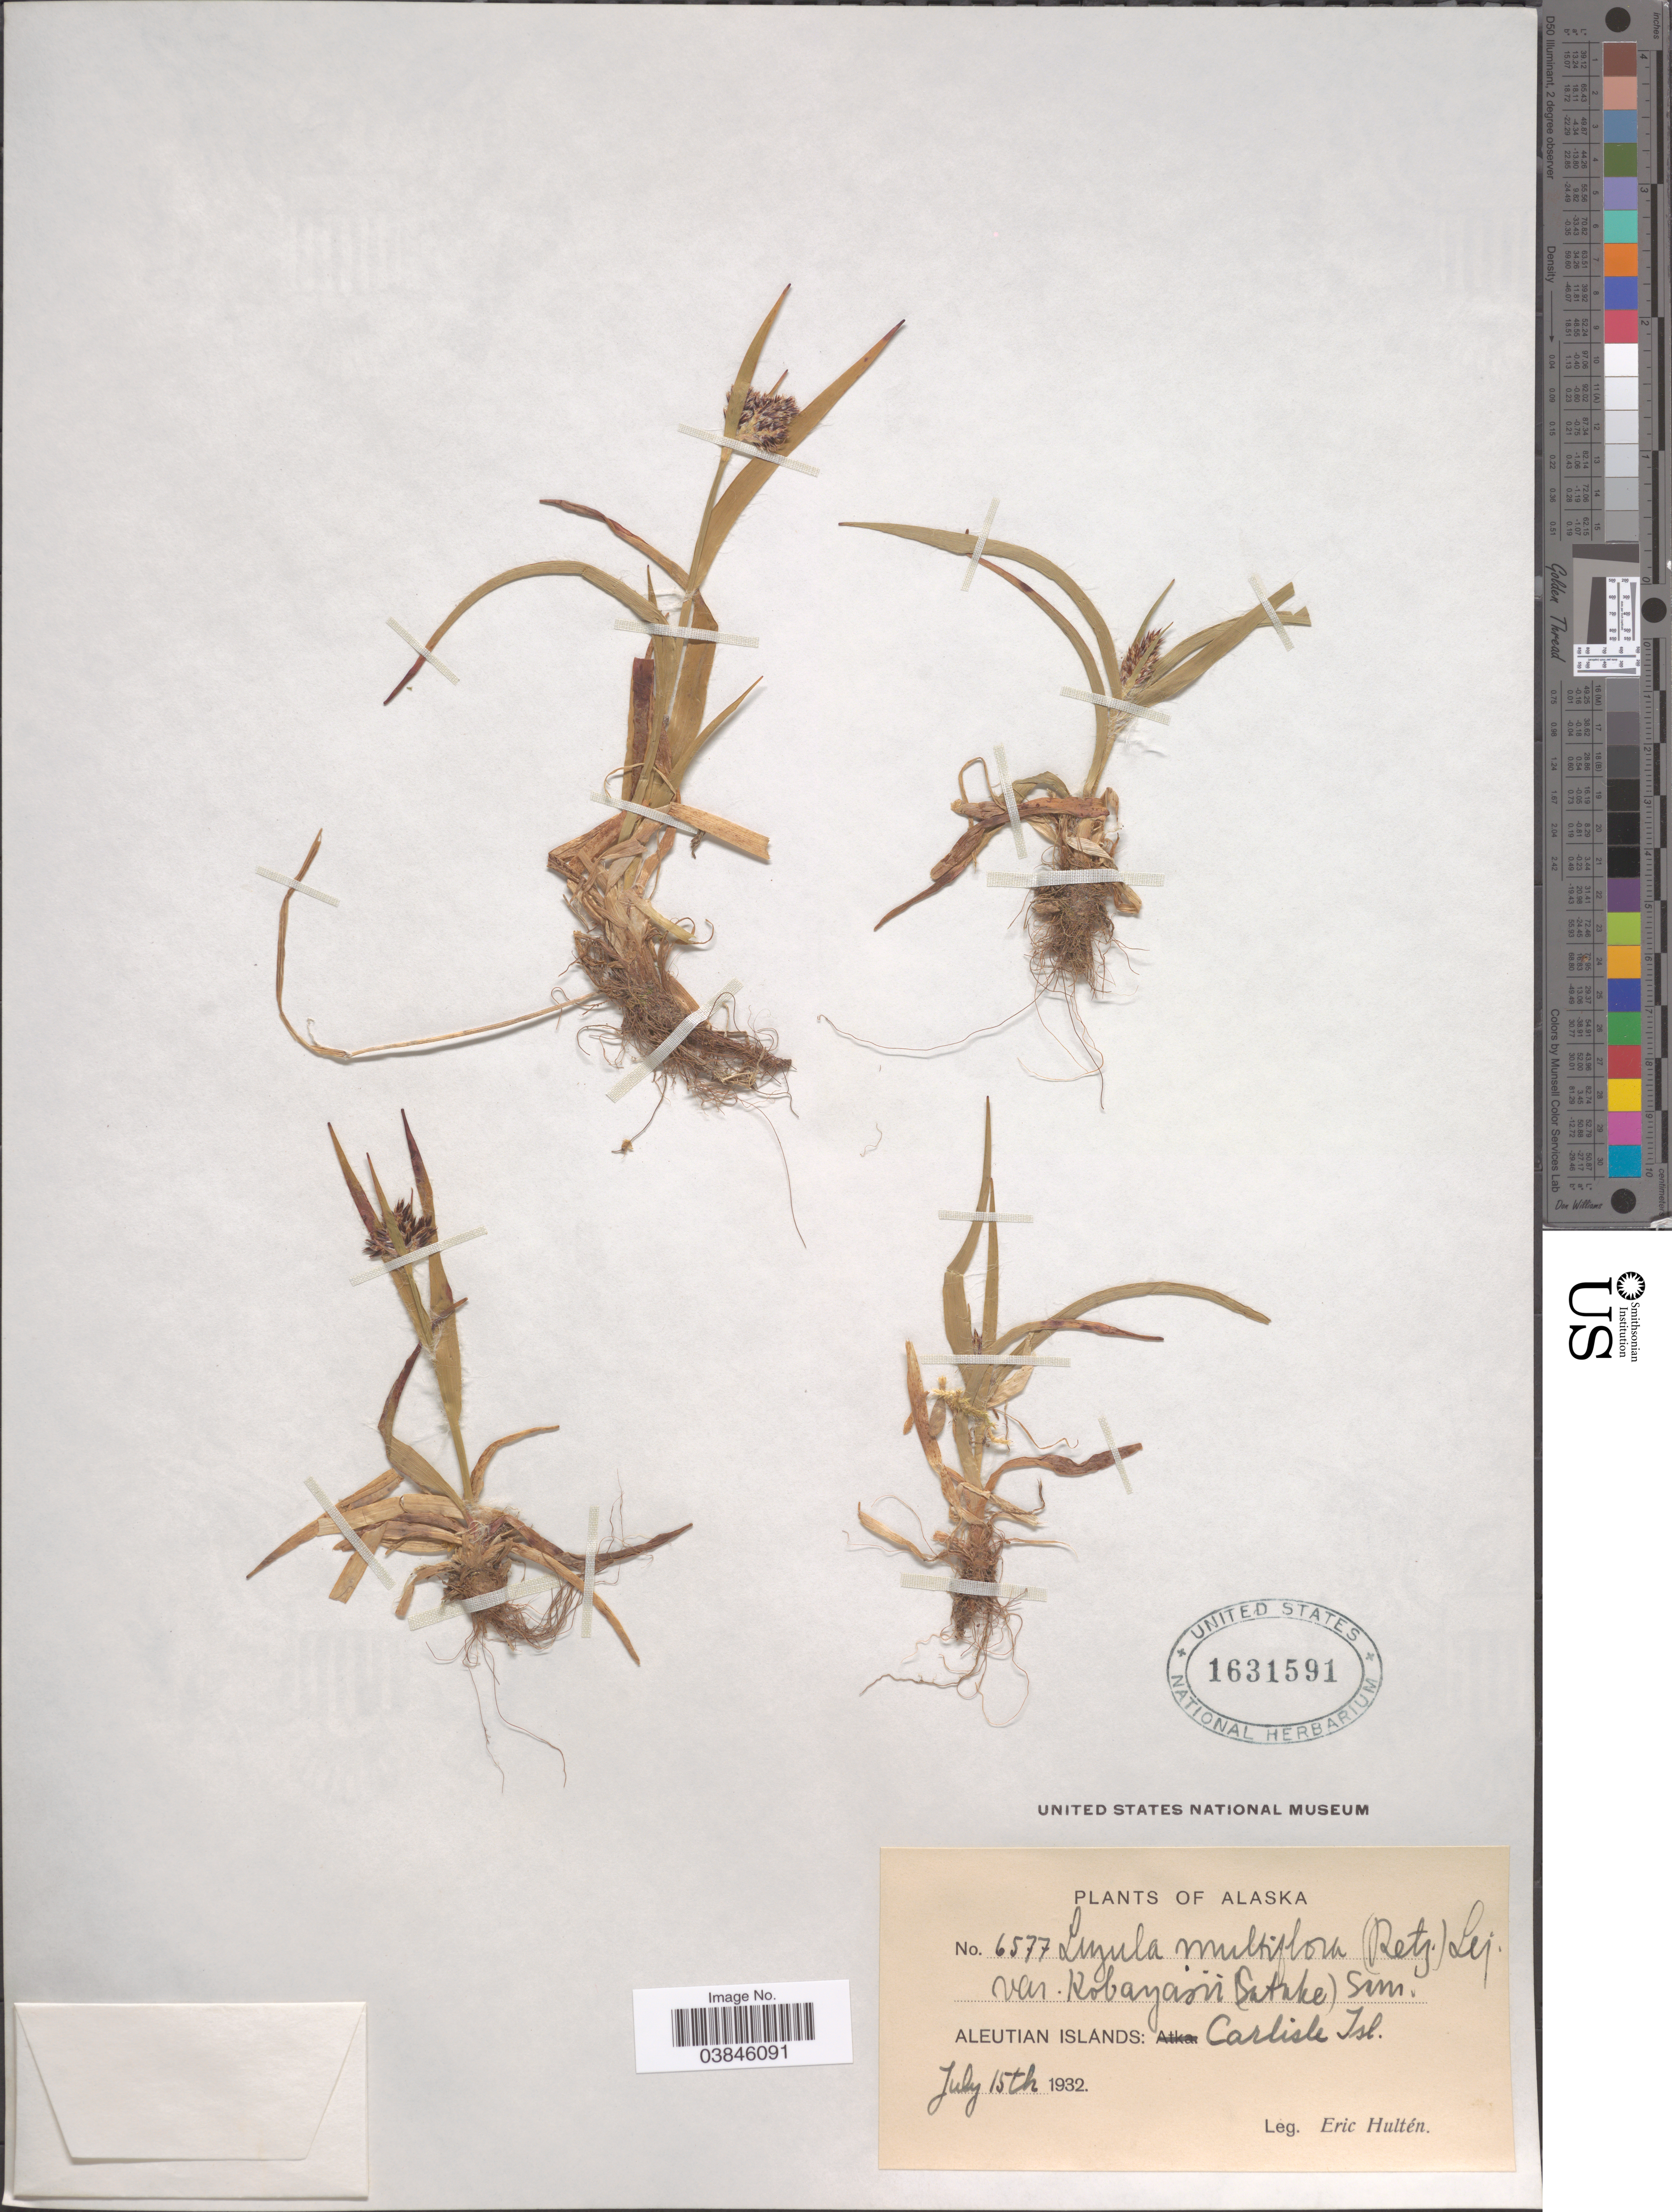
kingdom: Plantae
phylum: Tracheophyta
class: Liliopsida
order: Poales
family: Juncaceae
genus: Luzula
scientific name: Luzula multiflora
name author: (Ehrh.) Lej.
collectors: E. G. Hultén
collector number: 6577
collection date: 1932-07-15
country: United States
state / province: Alaska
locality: Aleutian Islands: Carlisle Isl.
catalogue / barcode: US 1631591